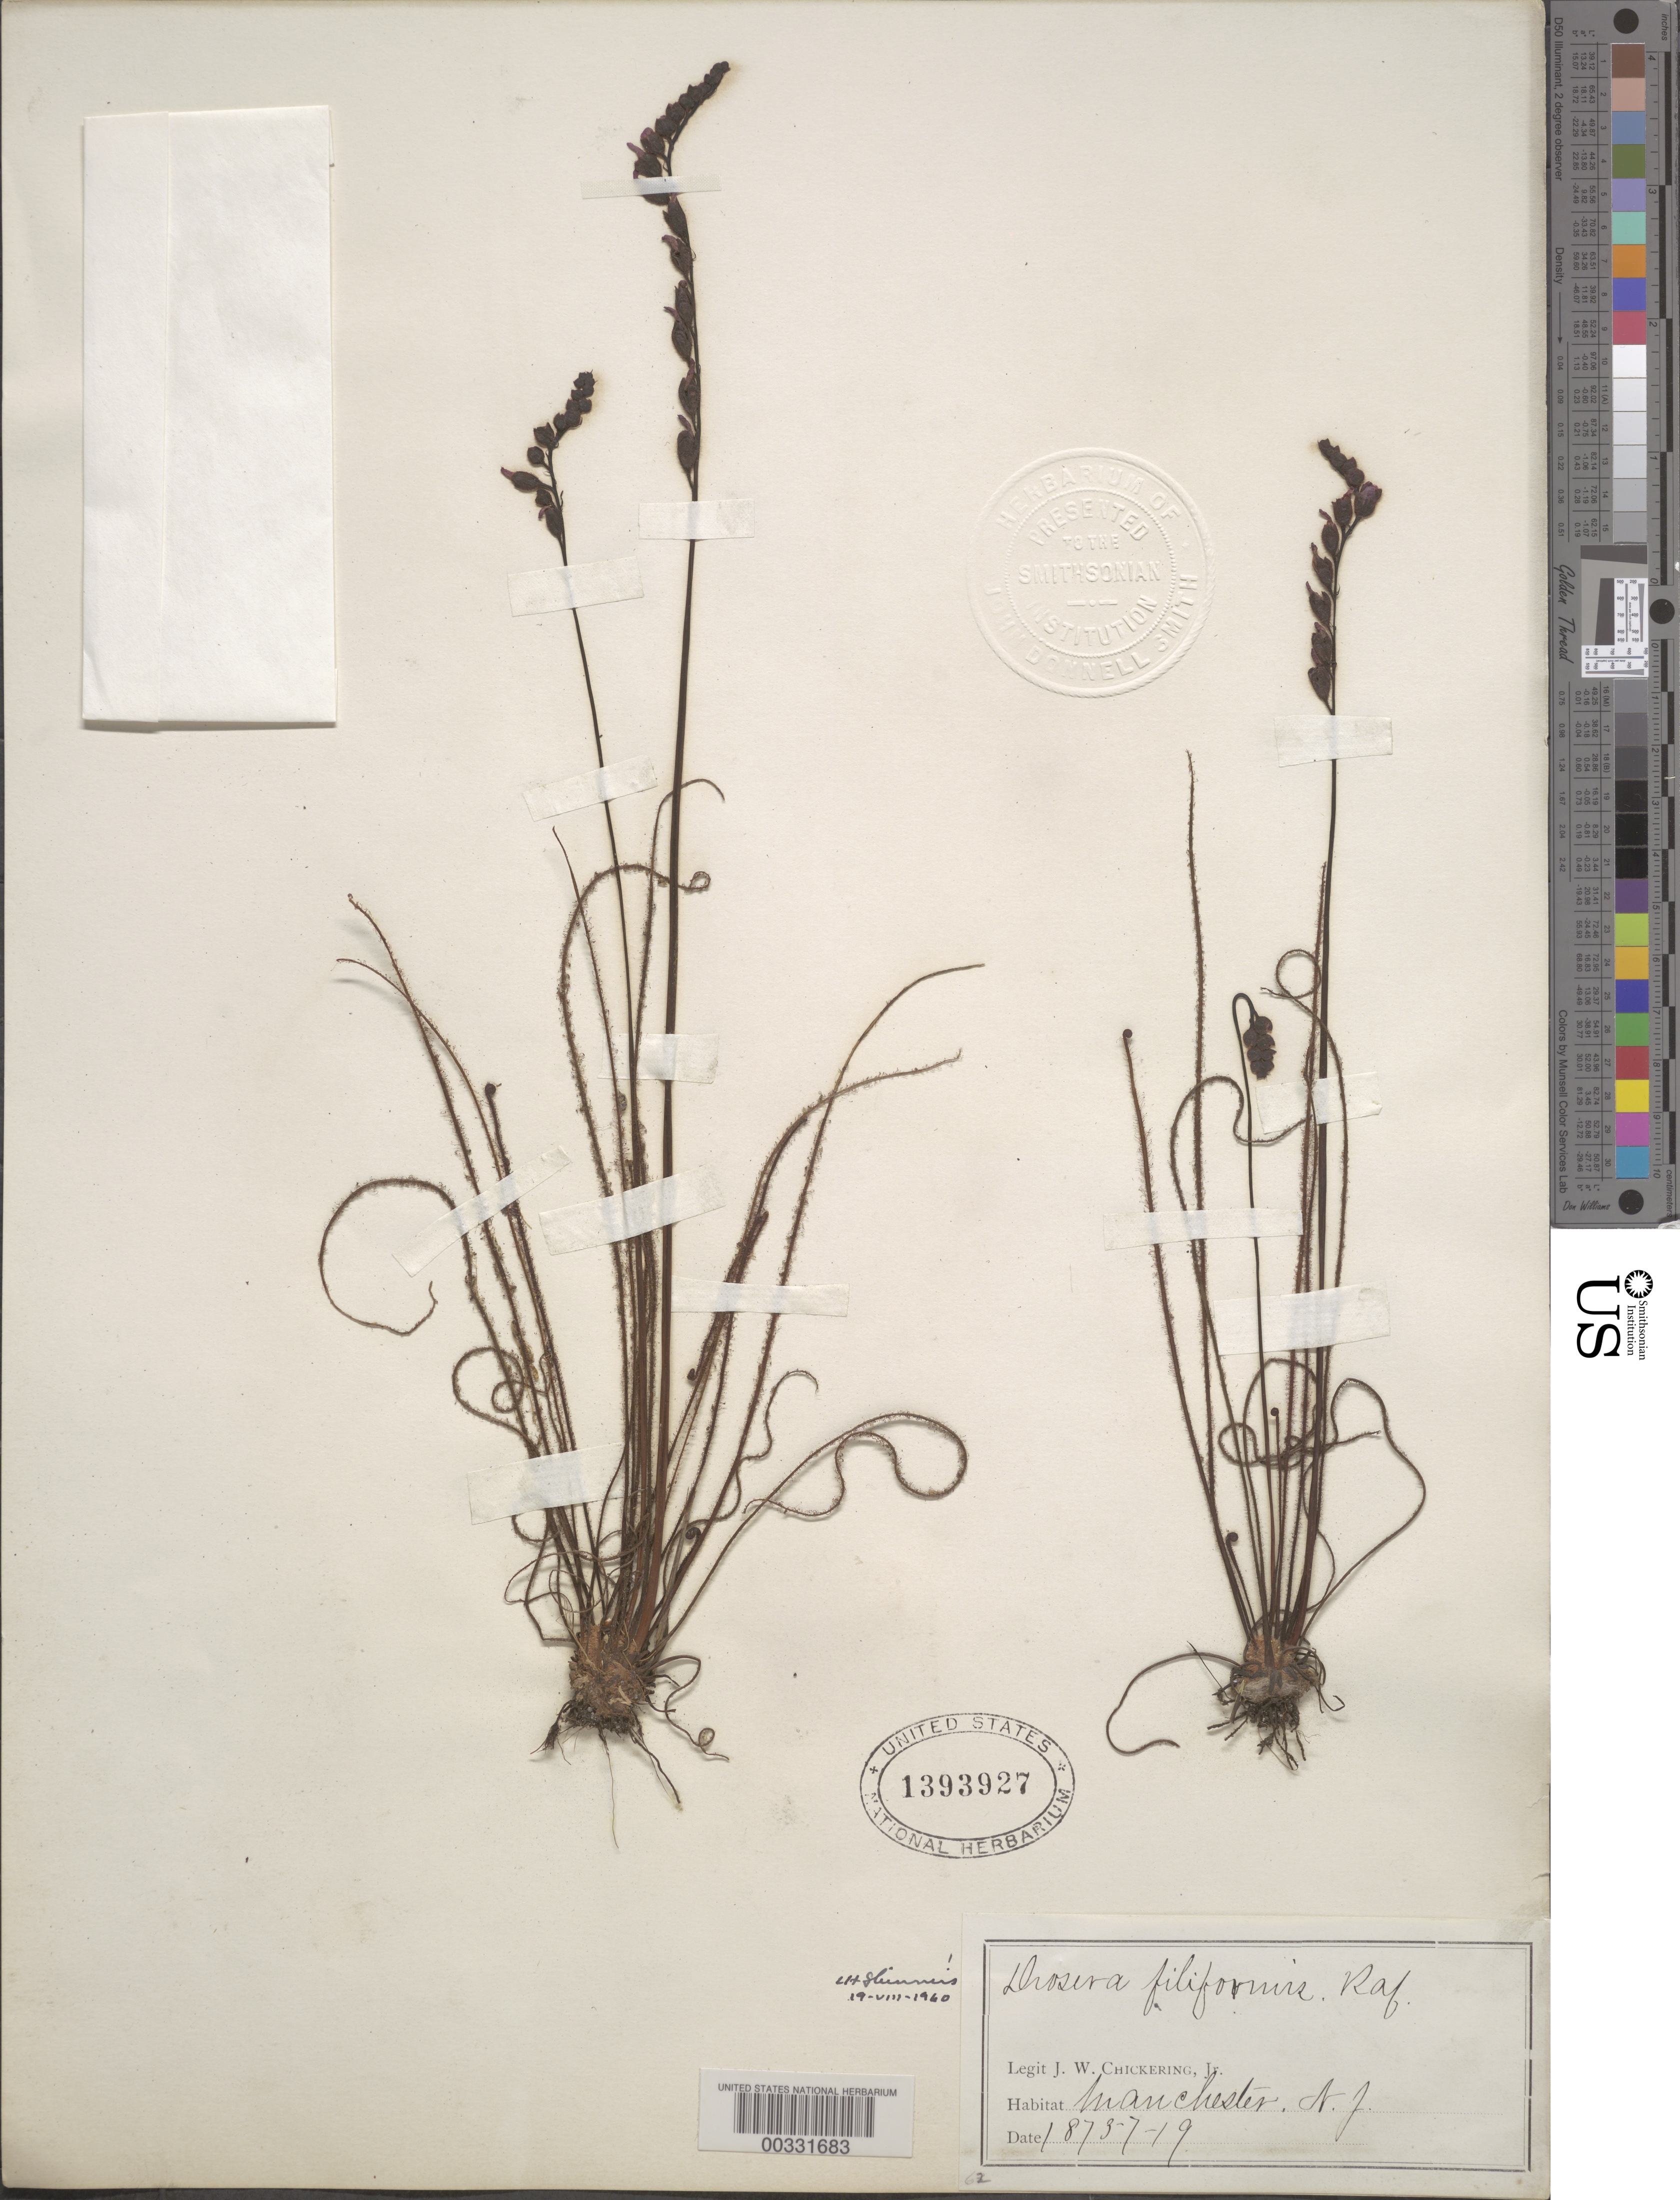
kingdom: Plantae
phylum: Tracheophyta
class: Magnoliopsida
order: Caryophyllales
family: Droseraceae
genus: Drosera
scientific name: Drosera filiformis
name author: Raf.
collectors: J. W. Chickering Jr.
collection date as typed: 19 Jul 1873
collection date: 1873-07-19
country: United States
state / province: New Jersey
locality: Manchester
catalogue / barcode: US 1393927